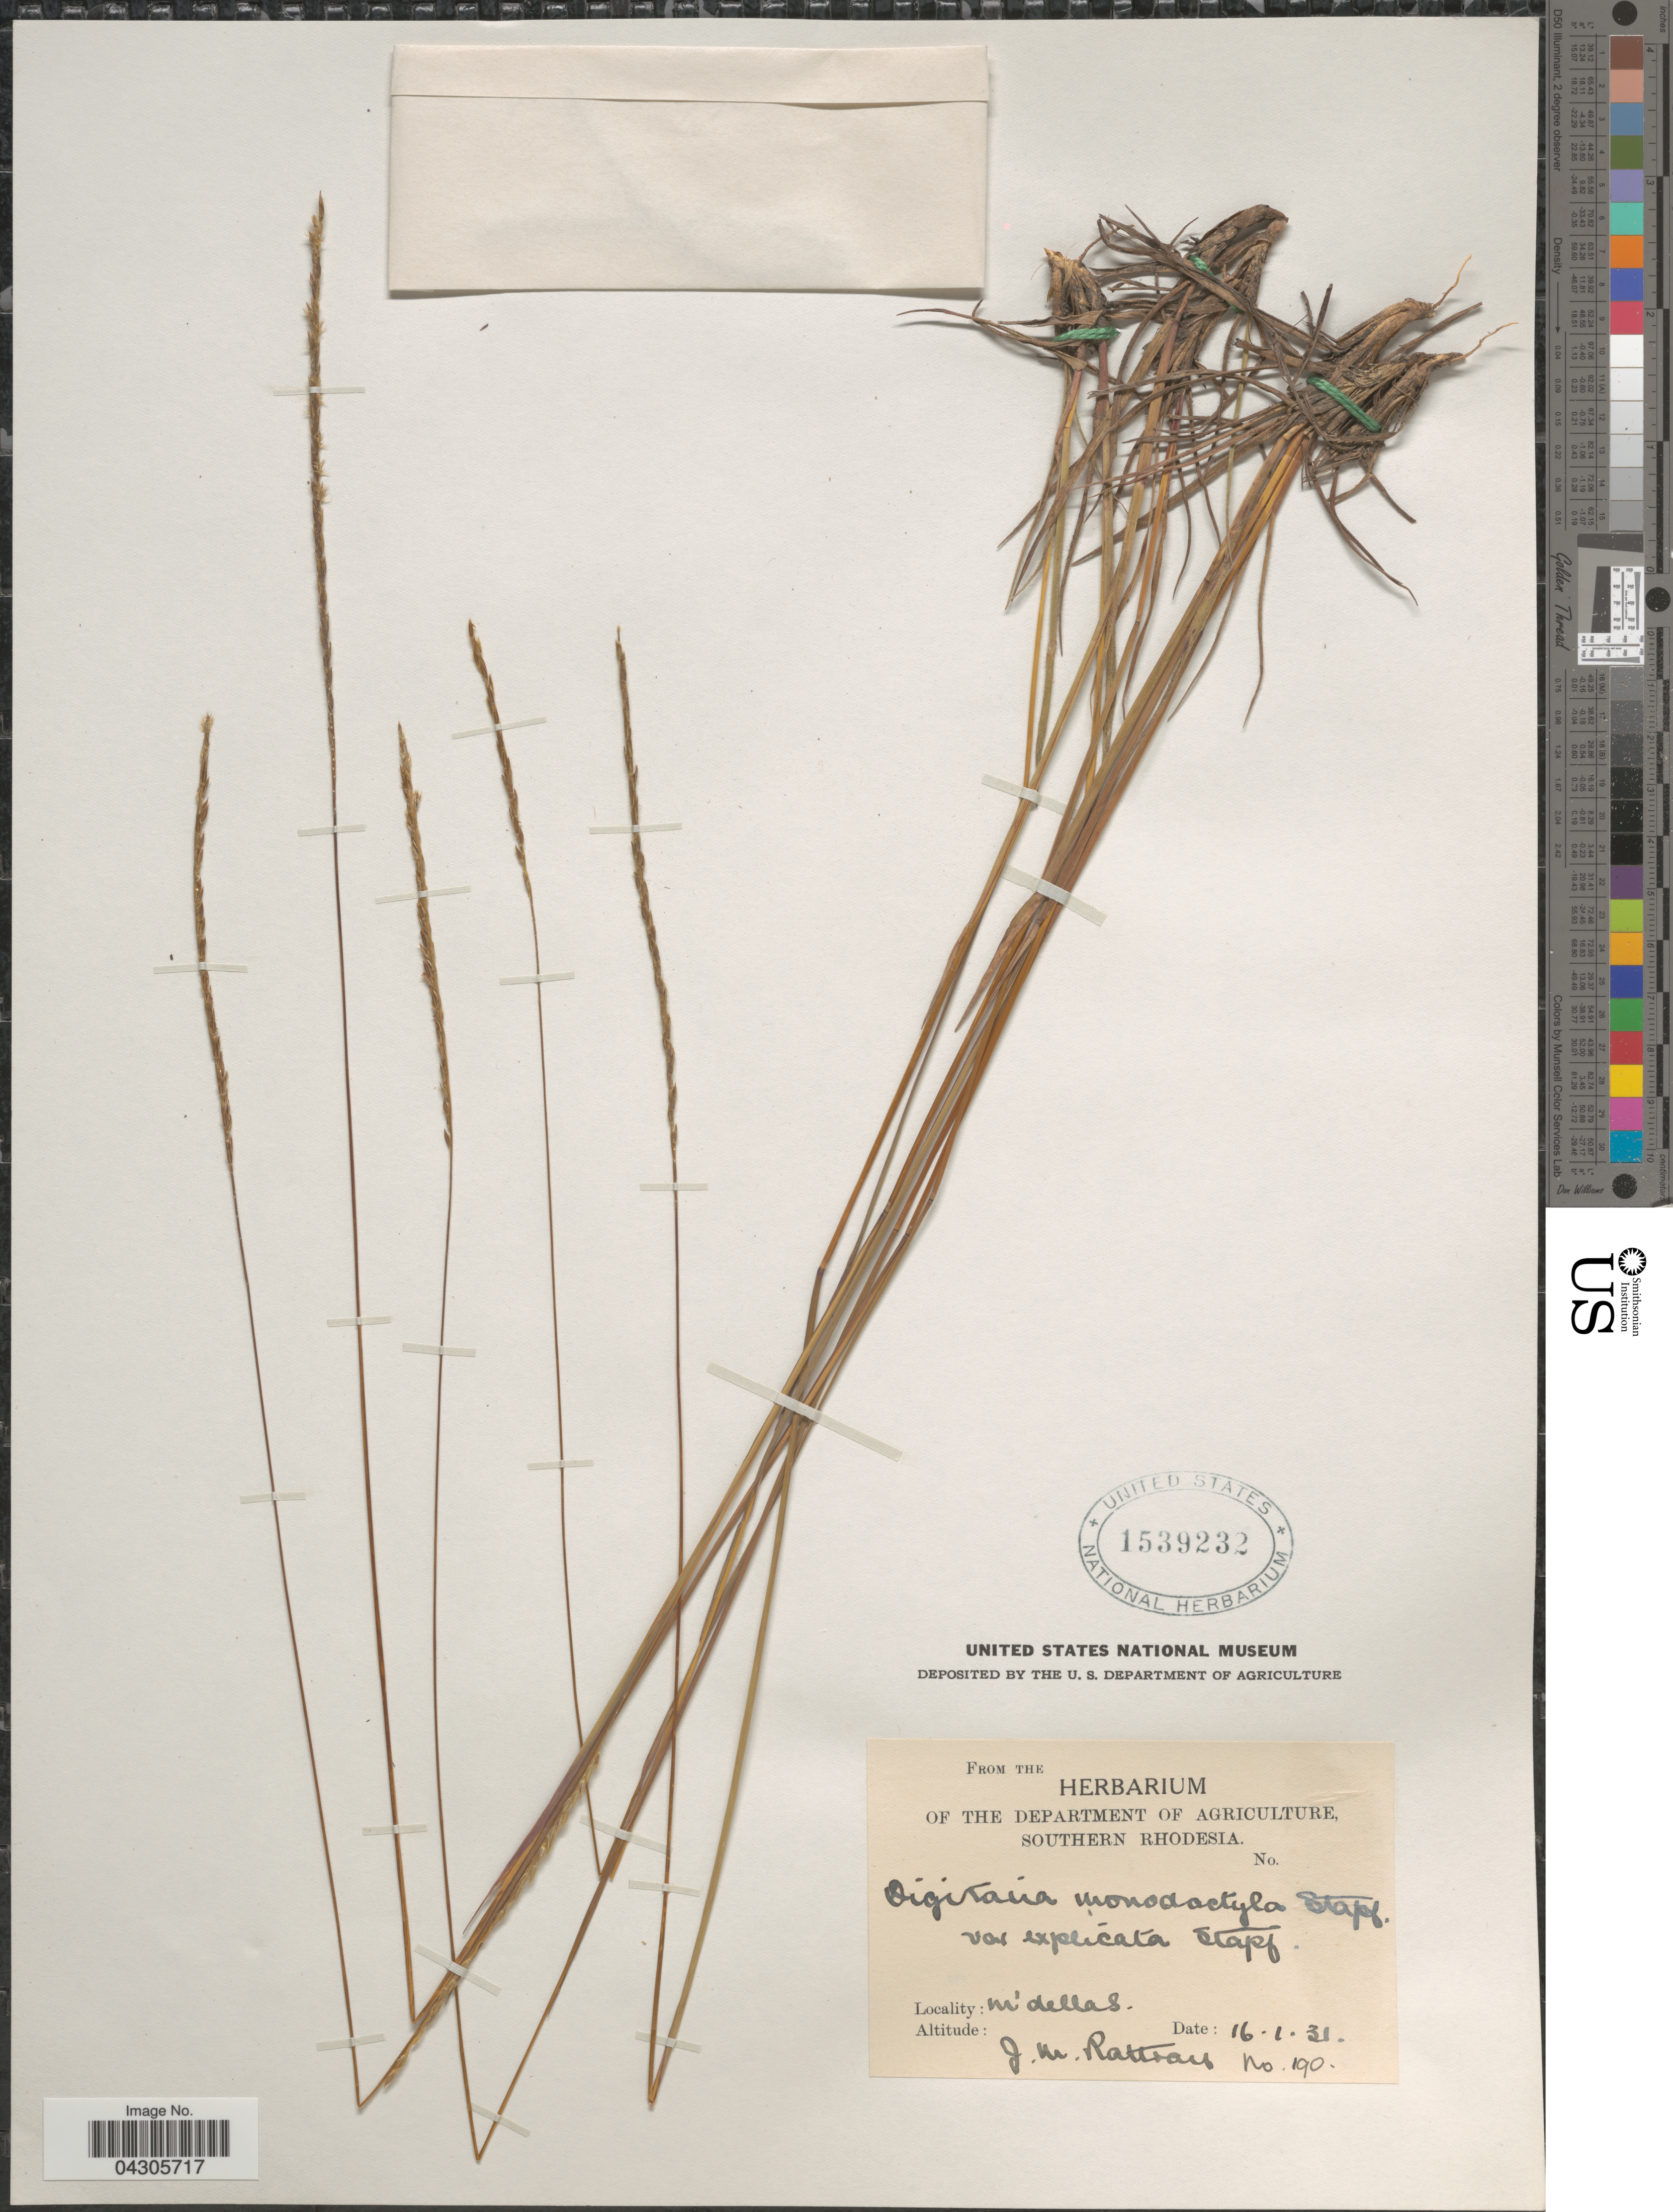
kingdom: Plantae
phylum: Tracheophyta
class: Liliopsida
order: Poales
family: Poaceae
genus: Digitaria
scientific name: Digitaria monodactyla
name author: (Nees) Stapf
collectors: J. Rattray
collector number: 190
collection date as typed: Transcribed d/m/y: 16/1/31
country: Zimbabwe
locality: Southern Rhodesia. M'dellas.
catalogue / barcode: US 1539232